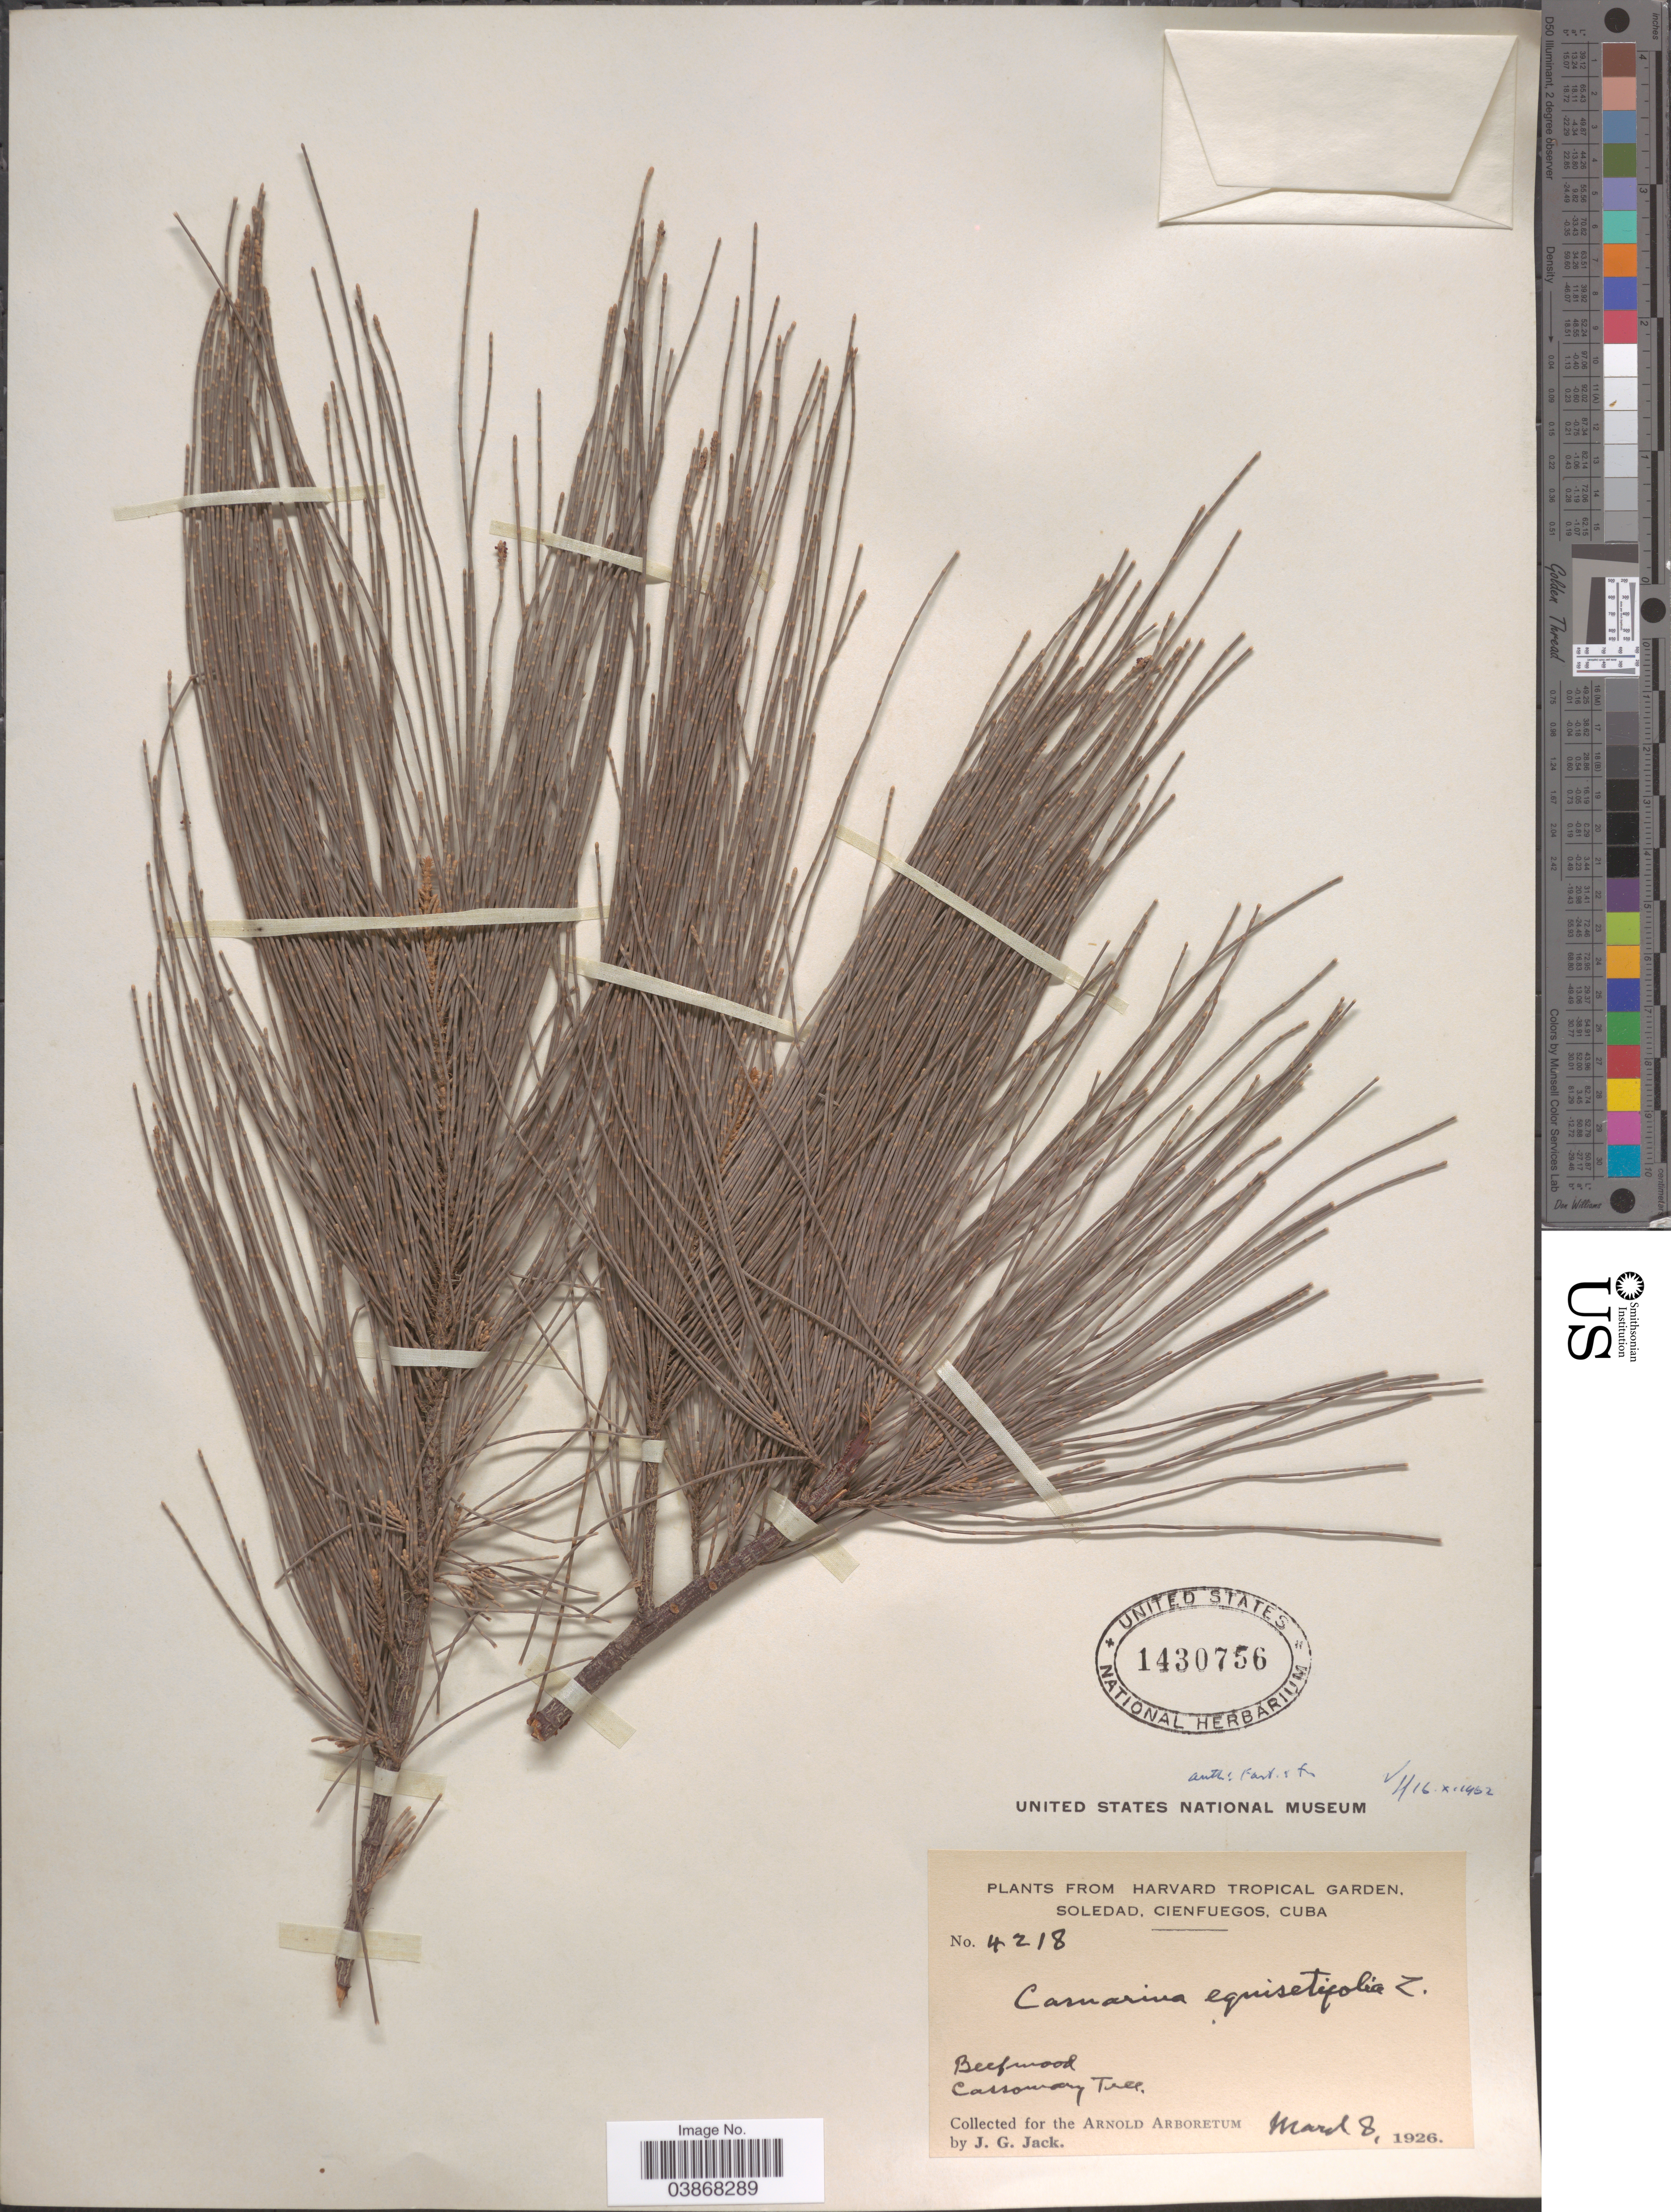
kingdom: Plantae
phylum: Tracheophyta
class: Magnoliopsida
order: Fagales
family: Casuarinaceae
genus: Casuarina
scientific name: Casuarina equisetifolia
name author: L.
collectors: J. G. Jack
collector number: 4218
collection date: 1926-03-08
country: Cuba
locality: Harvard Tropical Garden, Soledad, Cienfuegos.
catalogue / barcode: US 1430756